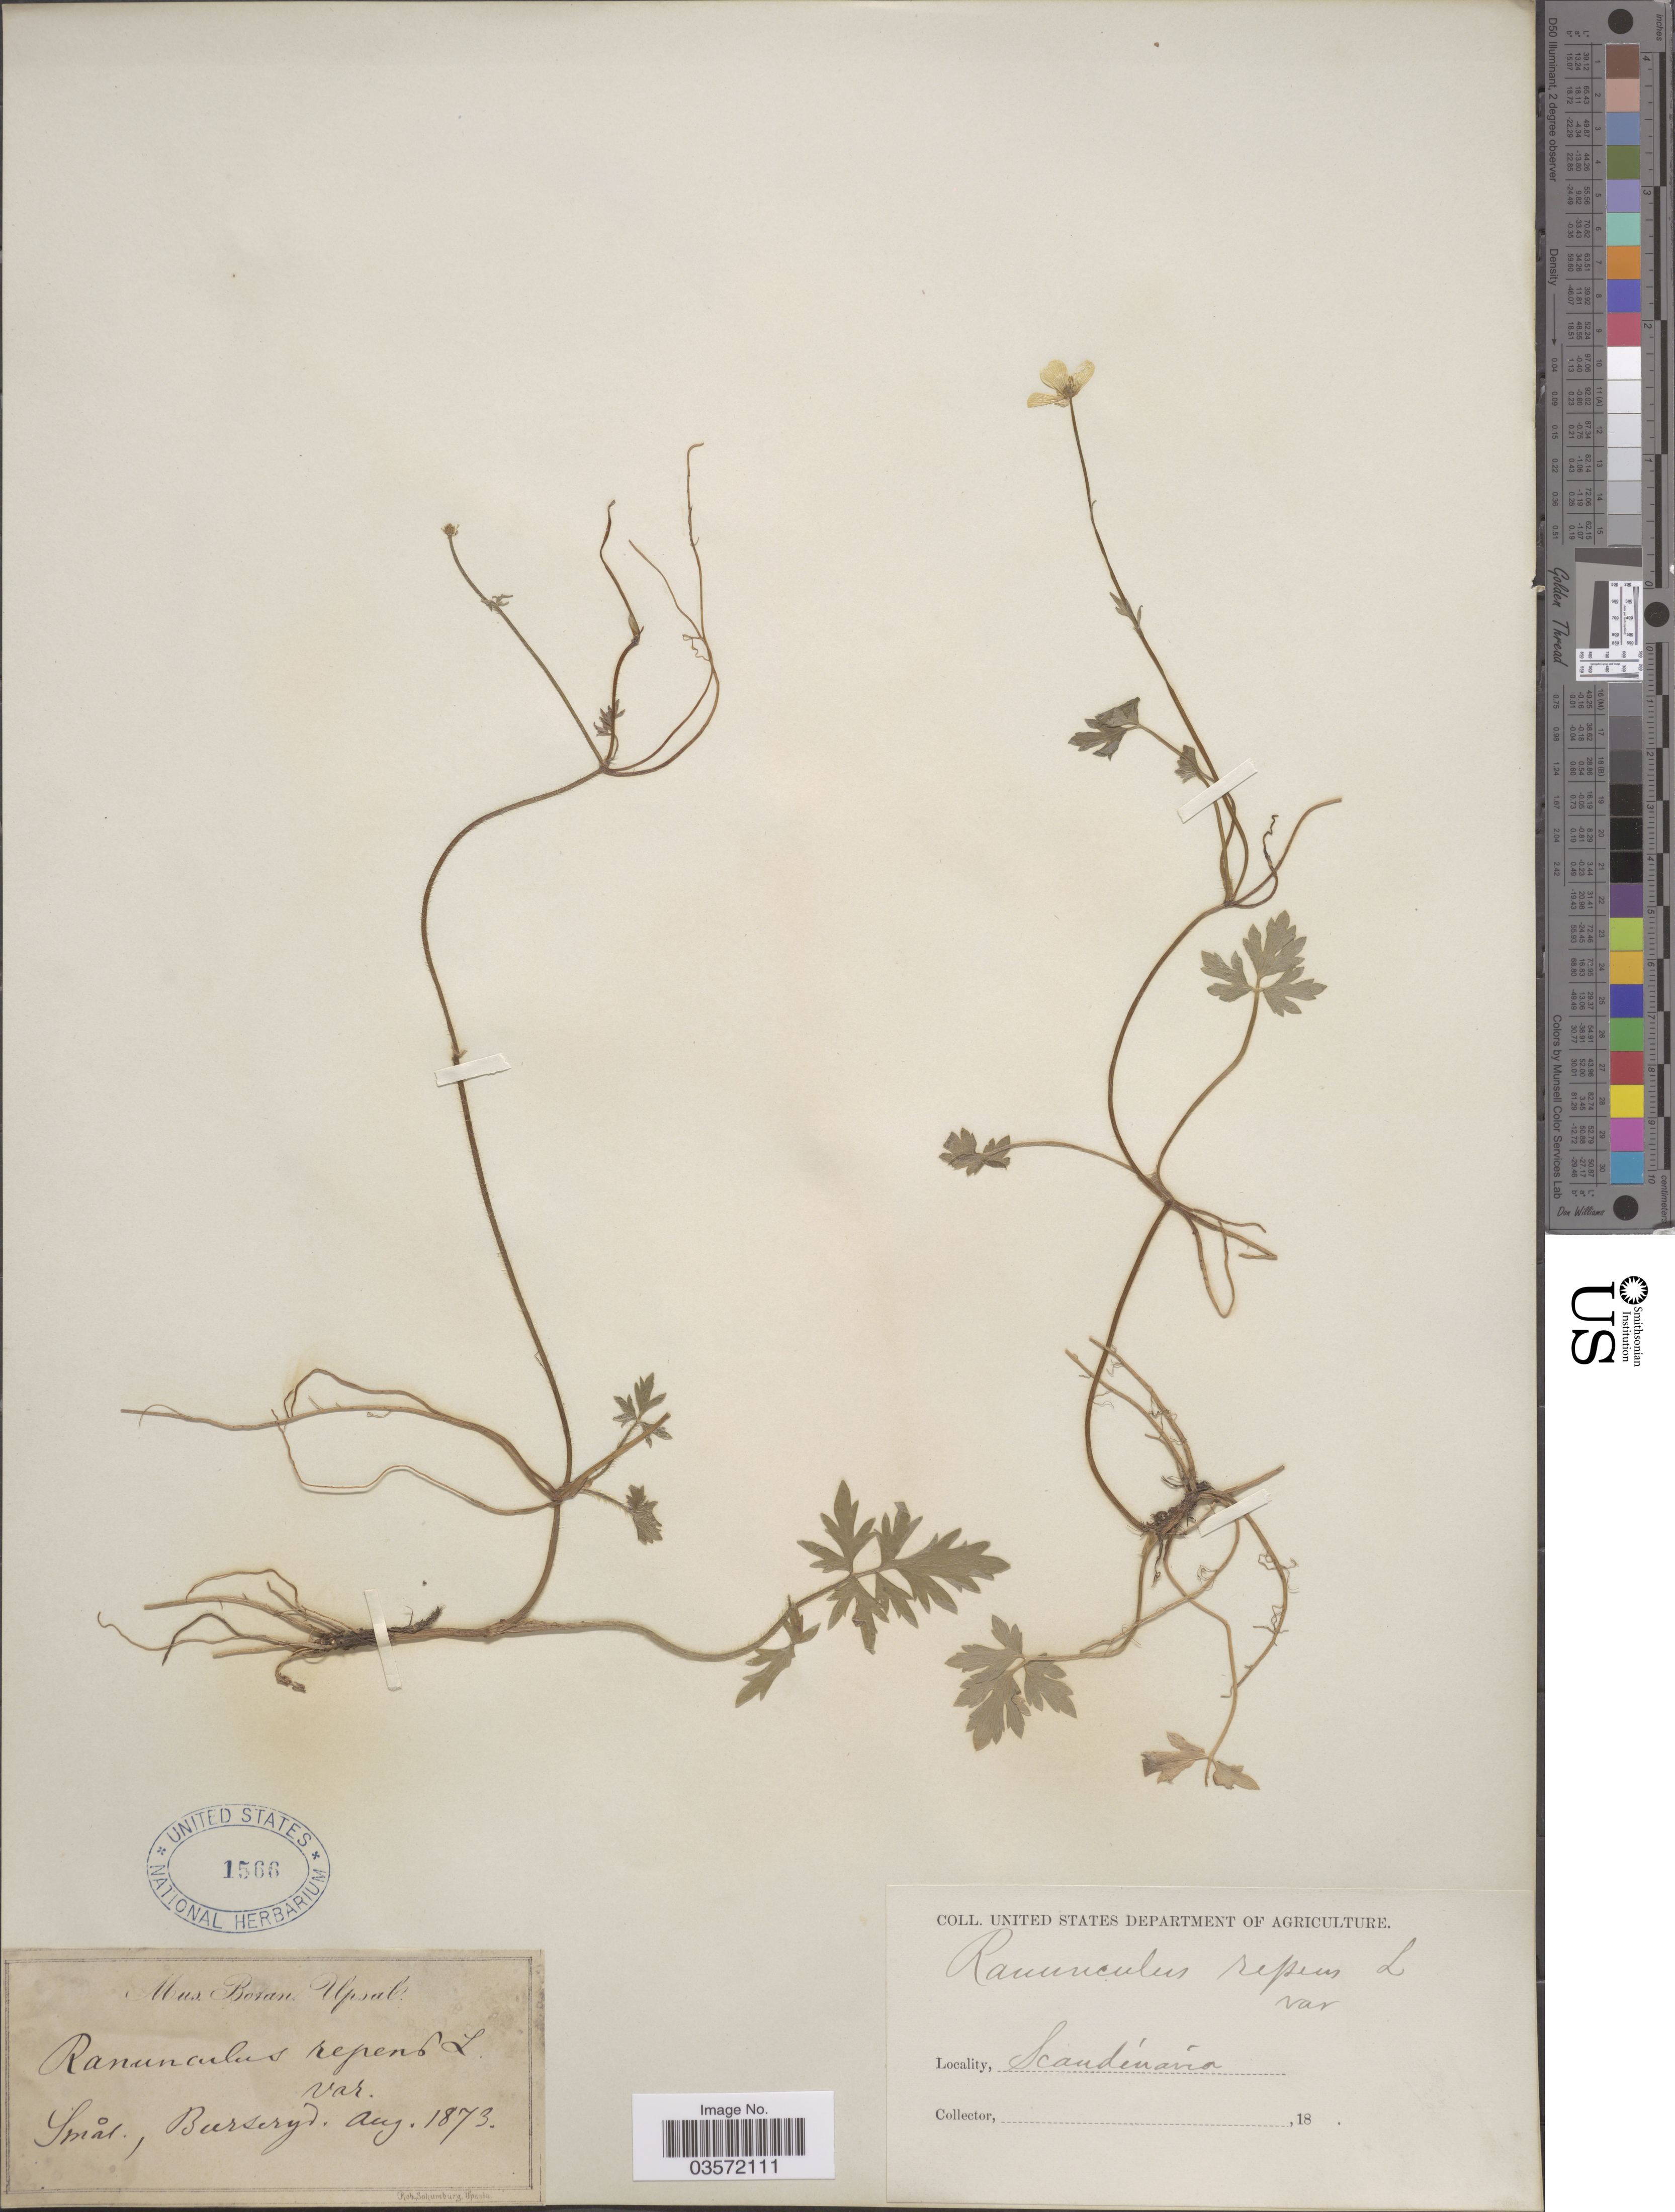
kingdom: Plantae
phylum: Tracheophyta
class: Magnoliopsida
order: Ranunculales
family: Ranunculaceae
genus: Ranunculus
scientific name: Ranunculus repens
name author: L.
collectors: Rch.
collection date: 1873-08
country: Sweden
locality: Smål, Burseryd. Scandinavia.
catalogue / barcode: US 1566